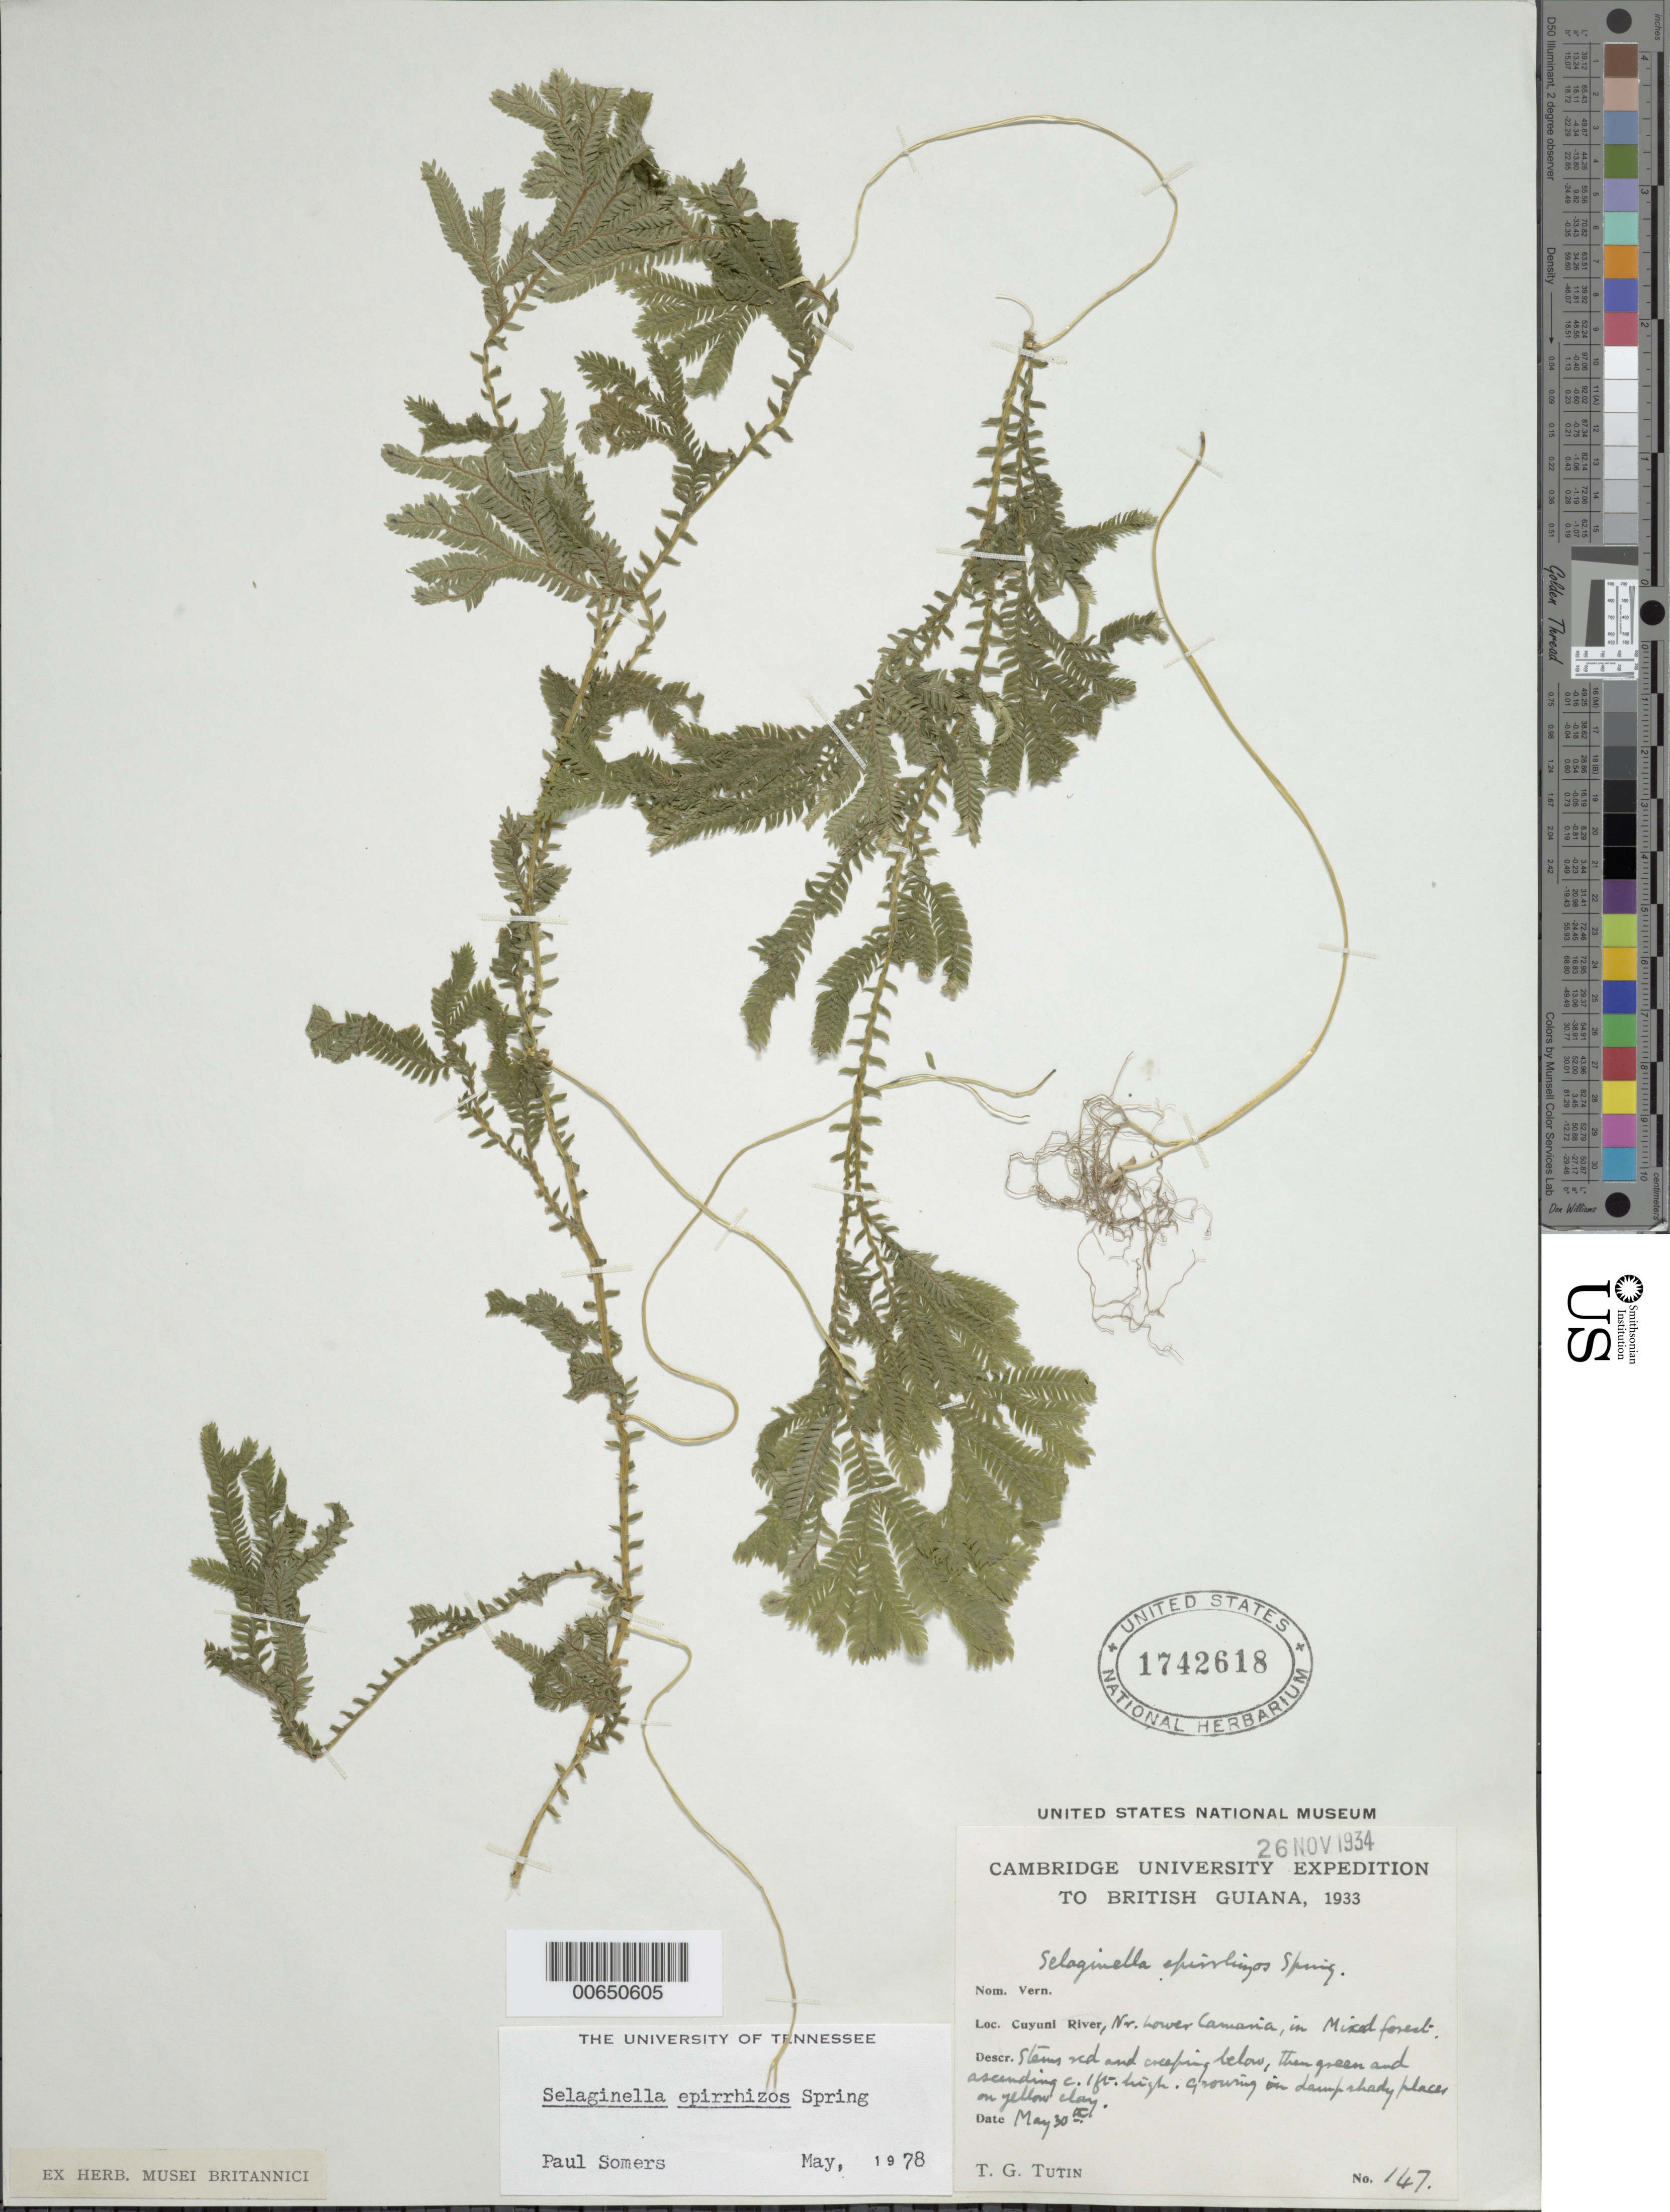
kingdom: Plantae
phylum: Tracheophyta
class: Lycopodiopsida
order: Selaginellales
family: Selaginellaceae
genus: Selaginella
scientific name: Selaginella epirrhizos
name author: Spring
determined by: Somers, P., (TENN), University of Tennessee Knoxville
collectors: T. G. Tutin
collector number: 147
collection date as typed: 30-May-33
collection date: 1933-05-30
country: Guyana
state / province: Cuyuni-Mazaruni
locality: Upper Camaria Landing, Cuyuni R.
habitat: Mixed forest in damp shady places on yellow clay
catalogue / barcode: US 1742618